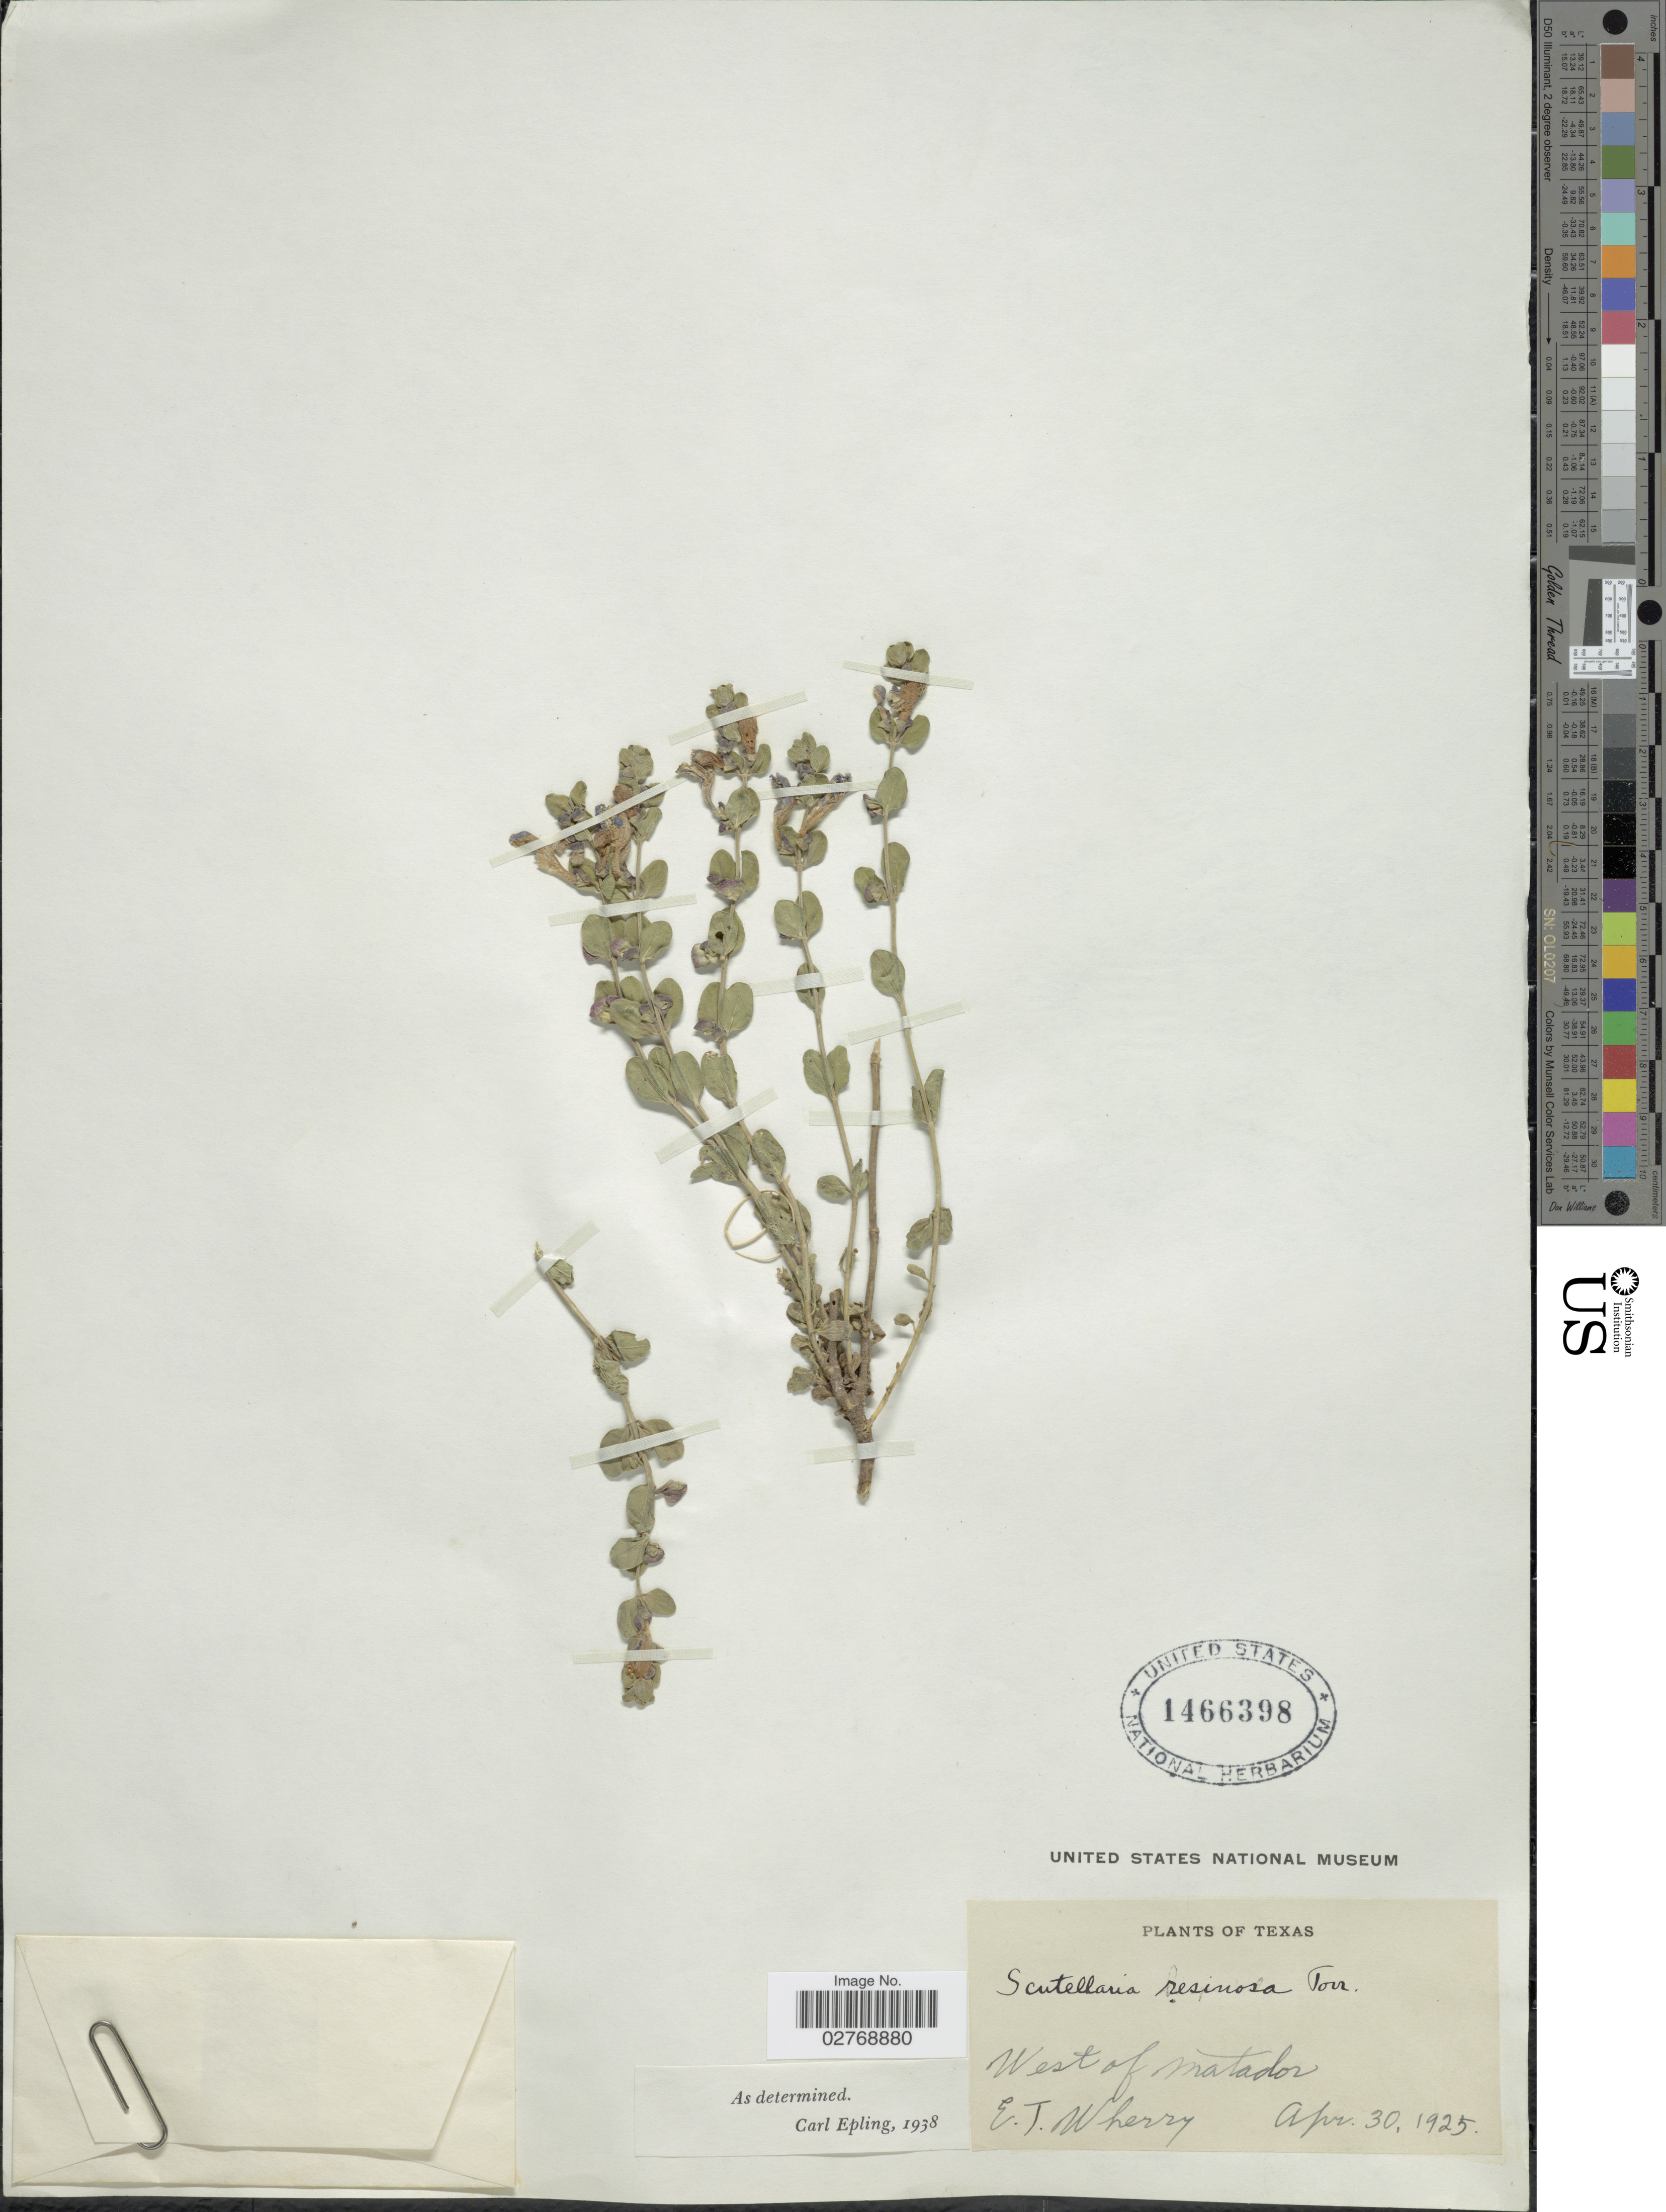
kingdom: Plantae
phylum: Tracheophyta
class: Magnoliopsida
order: Lamiales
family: Lamiaceae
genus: Scutellaria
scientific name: Scutellaria resinosa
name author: Torr.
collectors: E. Wherry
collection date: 1925-04-30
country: United States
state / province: Texas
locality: West of Matador.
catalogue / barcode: US 1466398